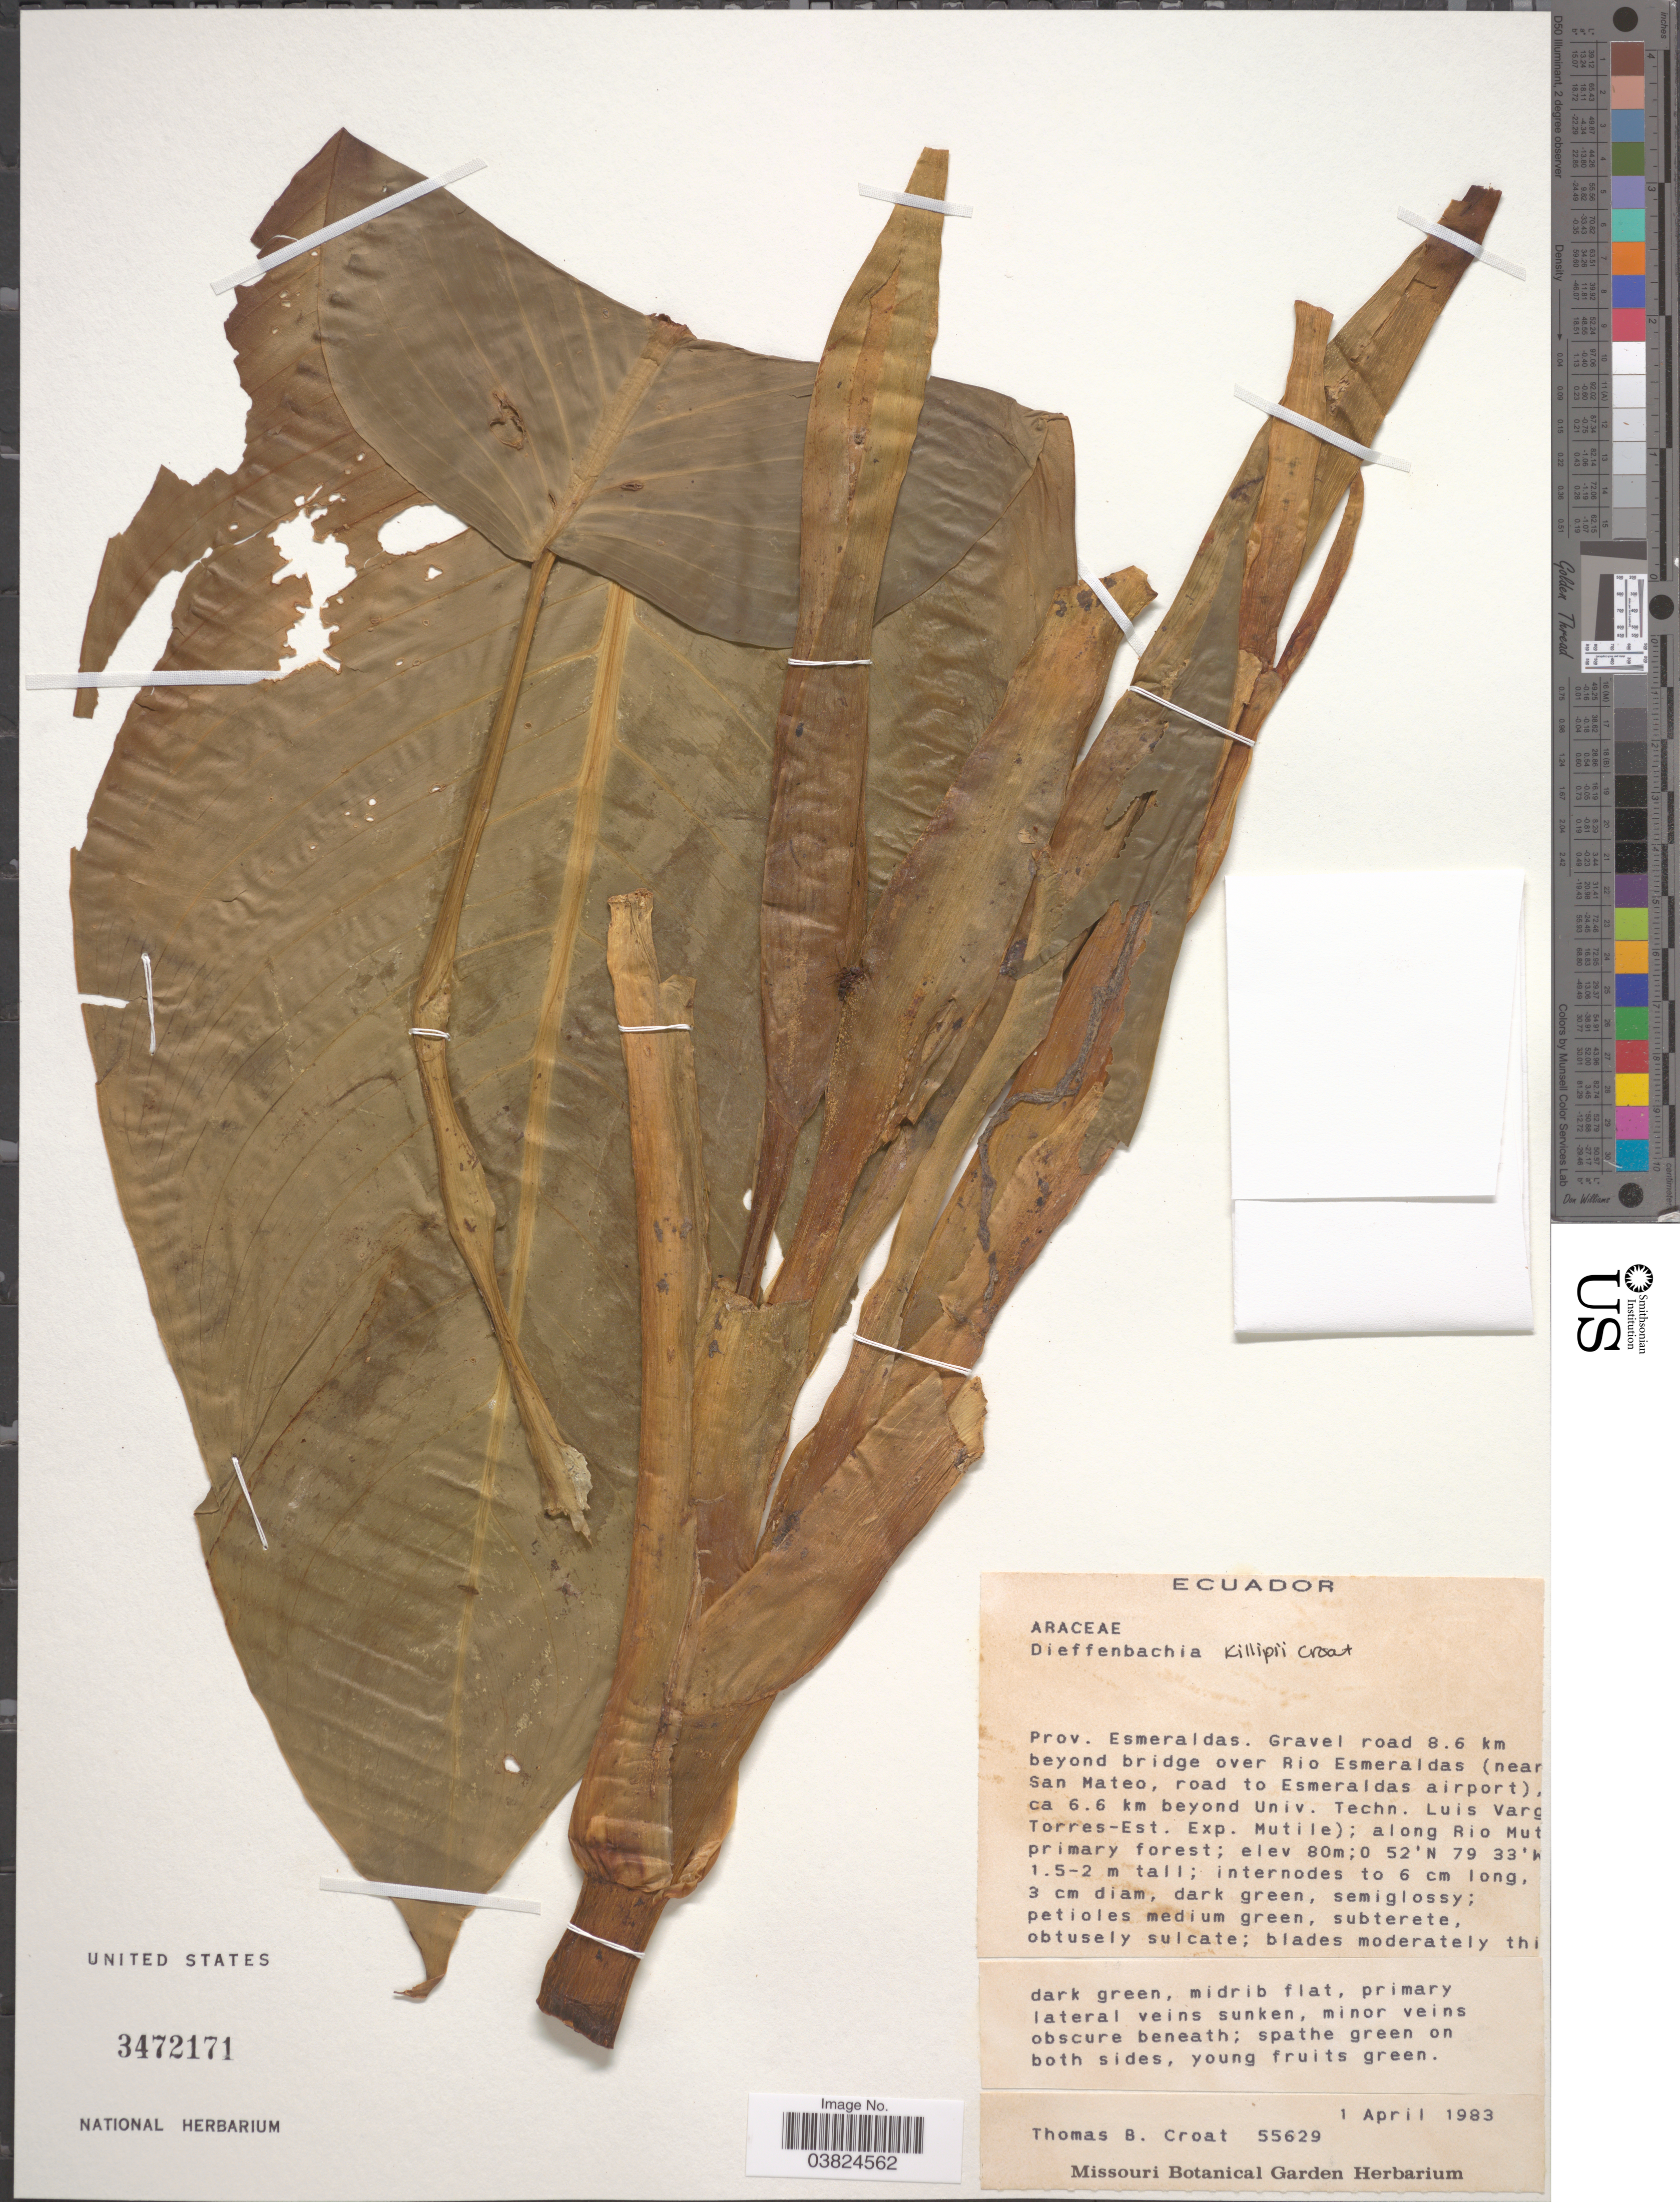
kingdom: Plantae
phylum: Tracheophyta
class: Liliopsida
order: Alismatales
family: Araceae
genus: Dieffenbachia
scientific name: Dieffenbachia killipii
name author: Croat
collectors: T. B. Croat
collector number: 55629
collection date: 1983-04-01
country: Ecuador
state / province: Esmeraldas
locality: Gravel road 8.6 km beyond bridge over Rio Esmeraldas (near San Mateo, road to Esmeraldas airport), ca 6.6. km beyond Univ. Techn. Luis Varg [illegible text] Torres-Est. Exp. Mutile); along Rio Mut [illegible text] primary forest.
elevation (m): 80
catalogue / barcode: US 3472171